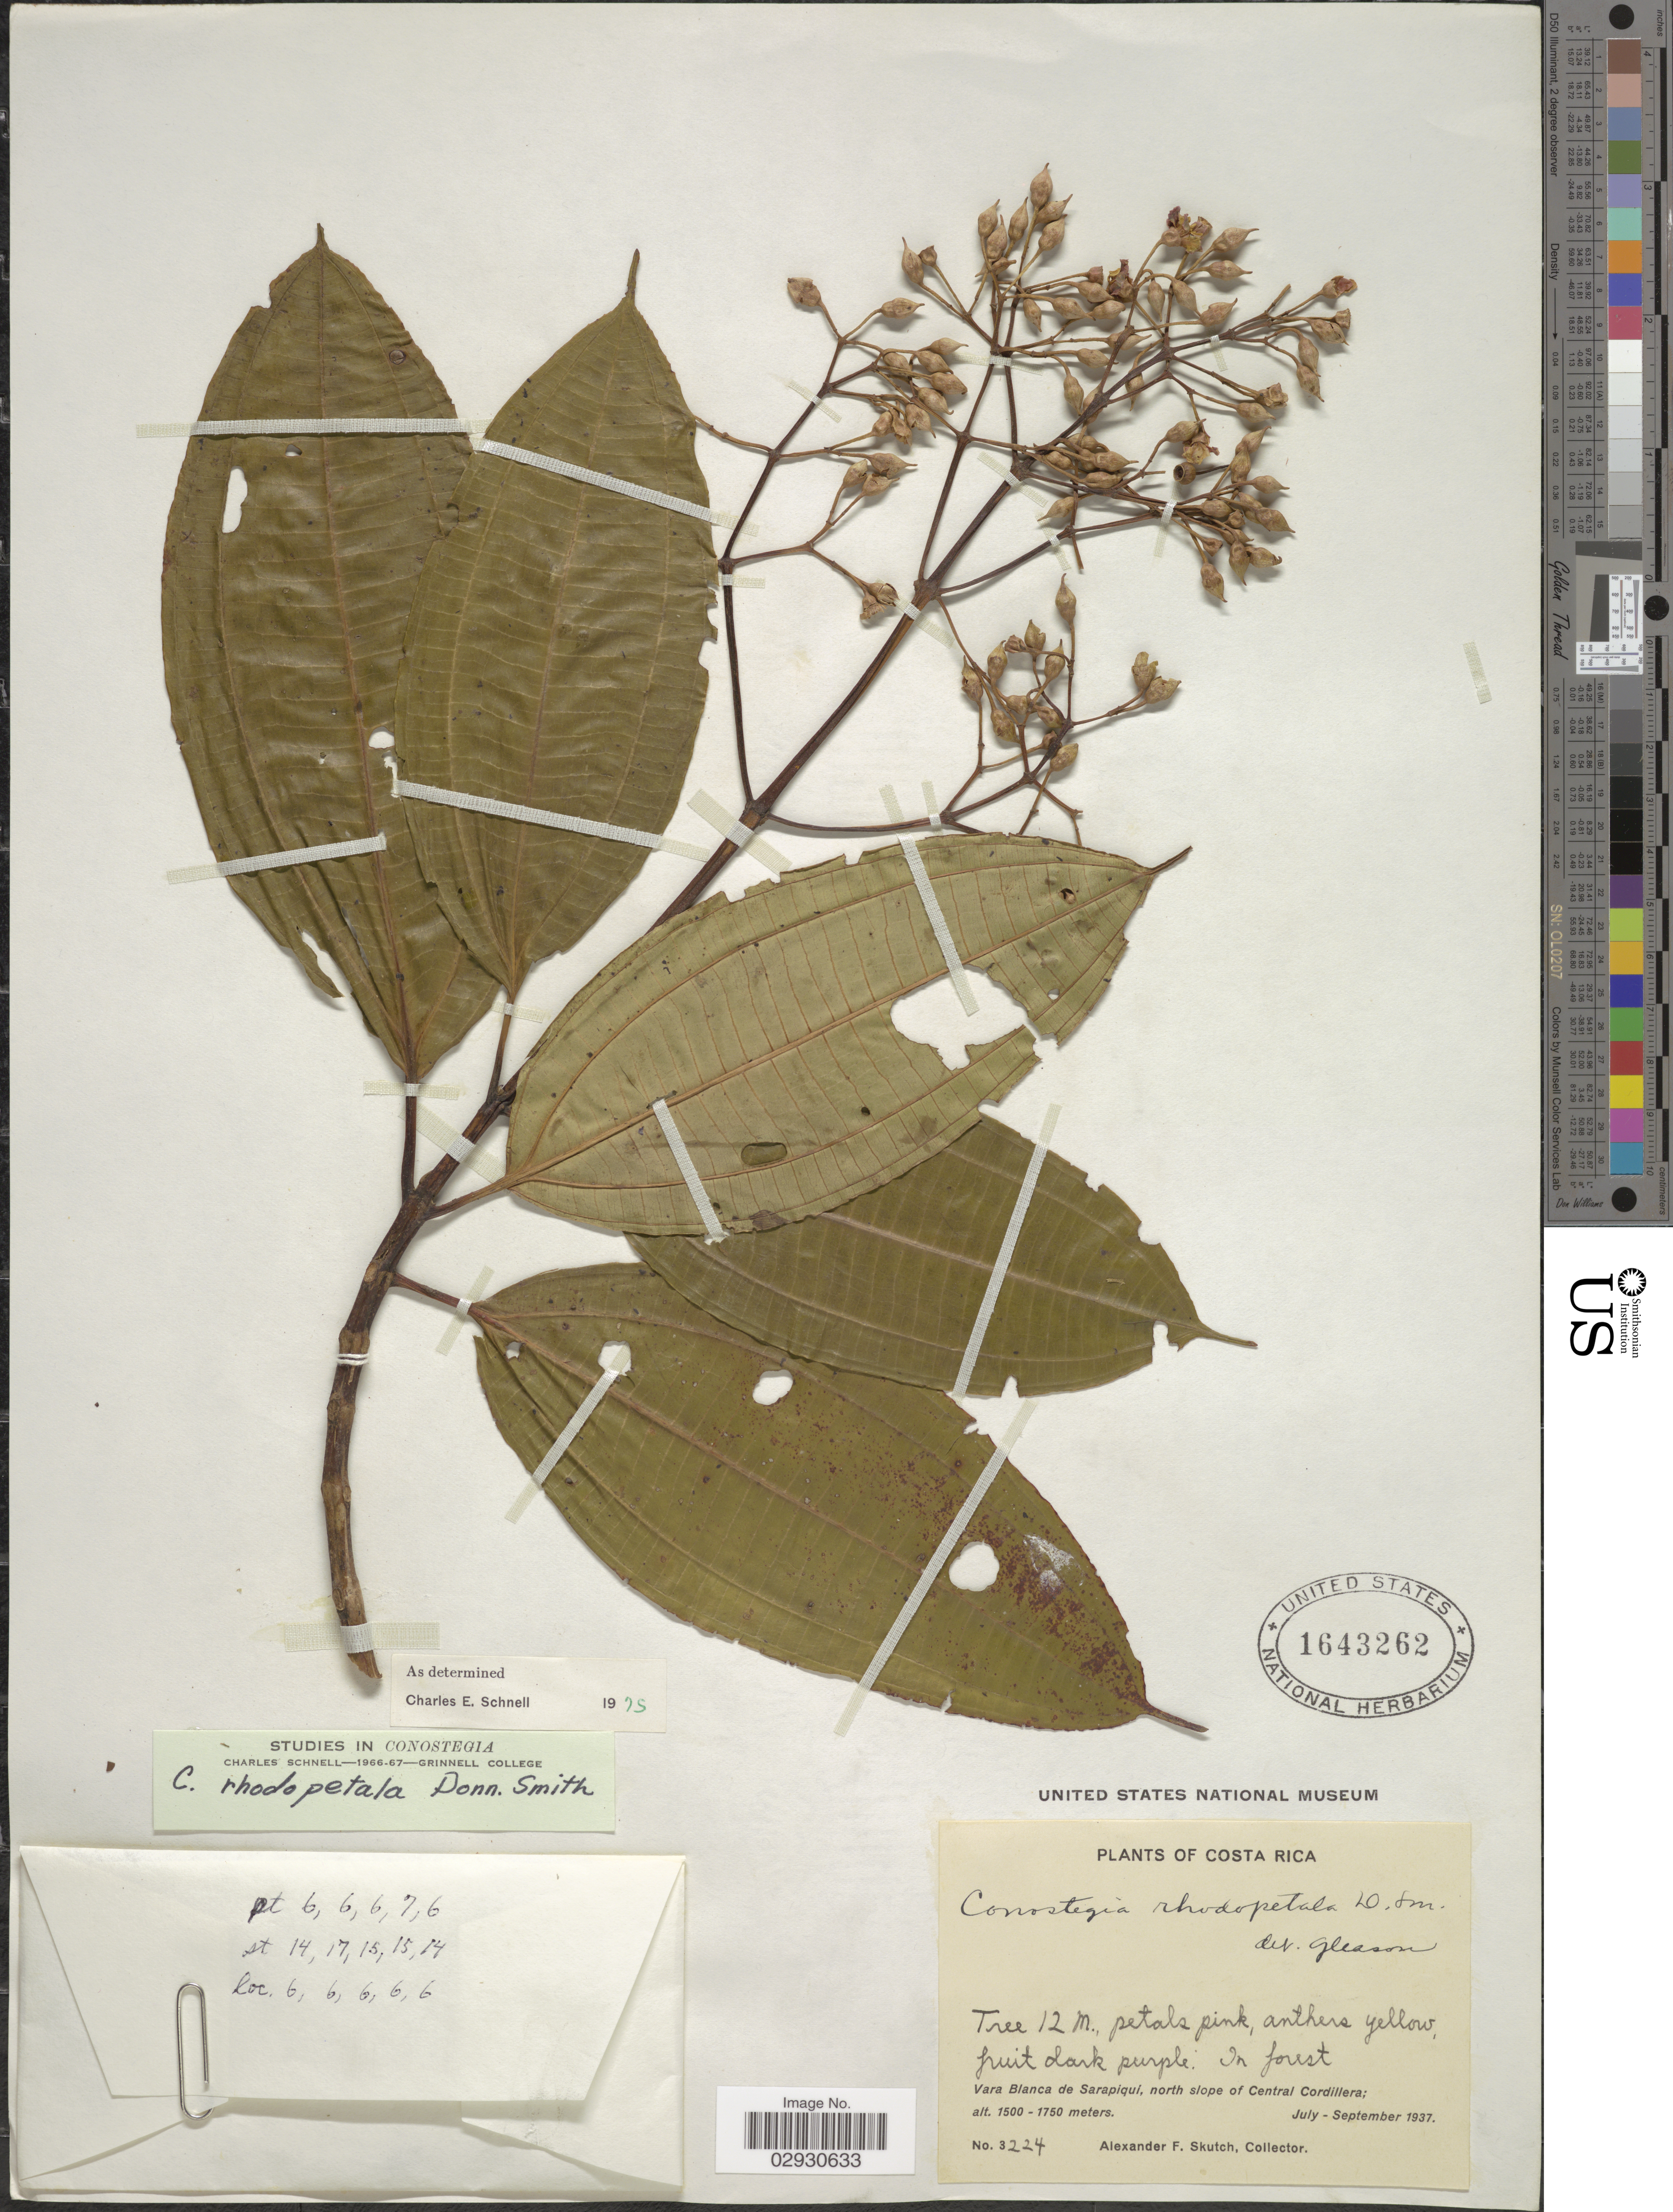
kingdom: Plantae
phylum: Tracheophyta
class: Magnoliopsida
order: Myrtales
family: Melastomataceae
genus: Conostegia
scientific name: Conostegia rhodopetala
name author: Donn. Sm.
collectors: A. F. Skutch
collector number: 3224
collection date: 1937-07/1937-09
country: Costa Rica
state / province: Heredia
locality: Vara Blanca de Sarapiqui, north slope of Central Cordillera.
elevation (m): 1500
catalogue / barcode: US 1643262